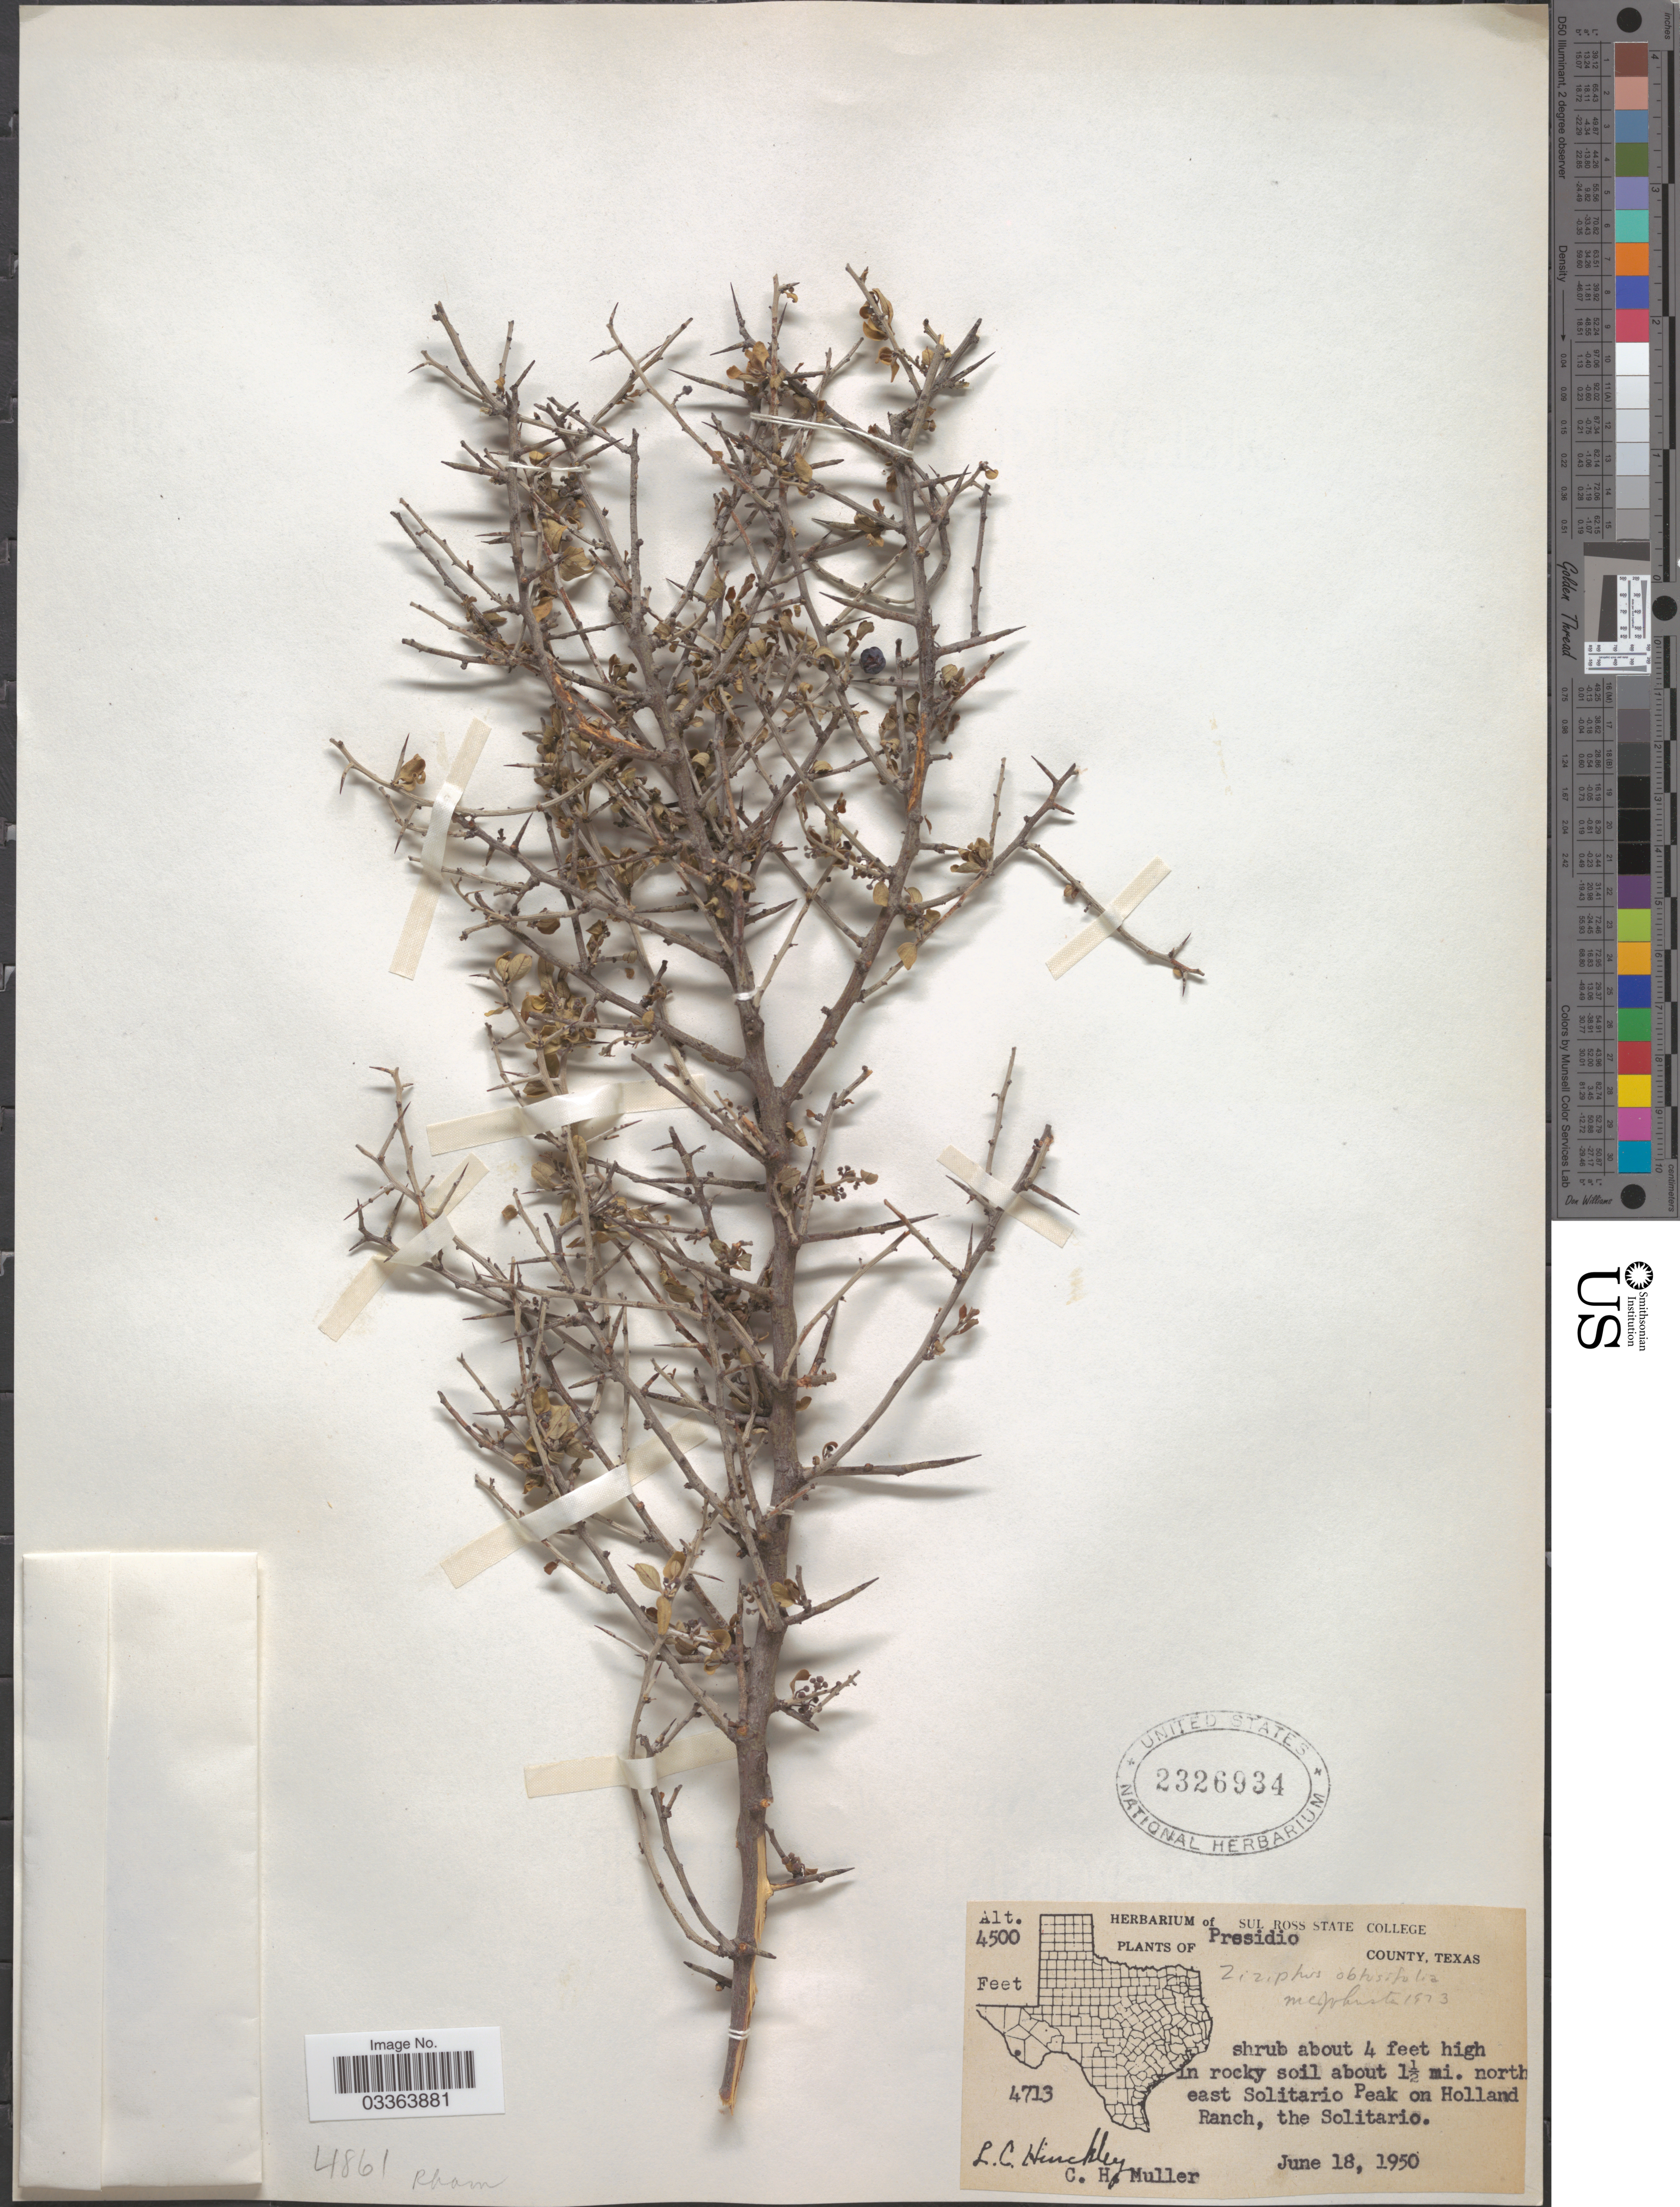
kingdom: Plantae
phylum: Tracheophyta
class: Magnoliopsida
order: Rosales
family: Rhamnaceae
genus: Sarcomphalus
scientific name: Sarcomphalus obtusifolius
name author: (Hook. ex Torr. & A. Gray) Hauenschild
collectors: J. Hinckley & C. H. Mueller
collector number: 4713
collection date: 1950-06-18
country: United States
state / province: Texas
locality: Presidio County. About 1½ mi. north east Solitario Peak on Holland Ranch, the Solitario.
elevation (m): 1372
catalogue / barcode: US 2326934